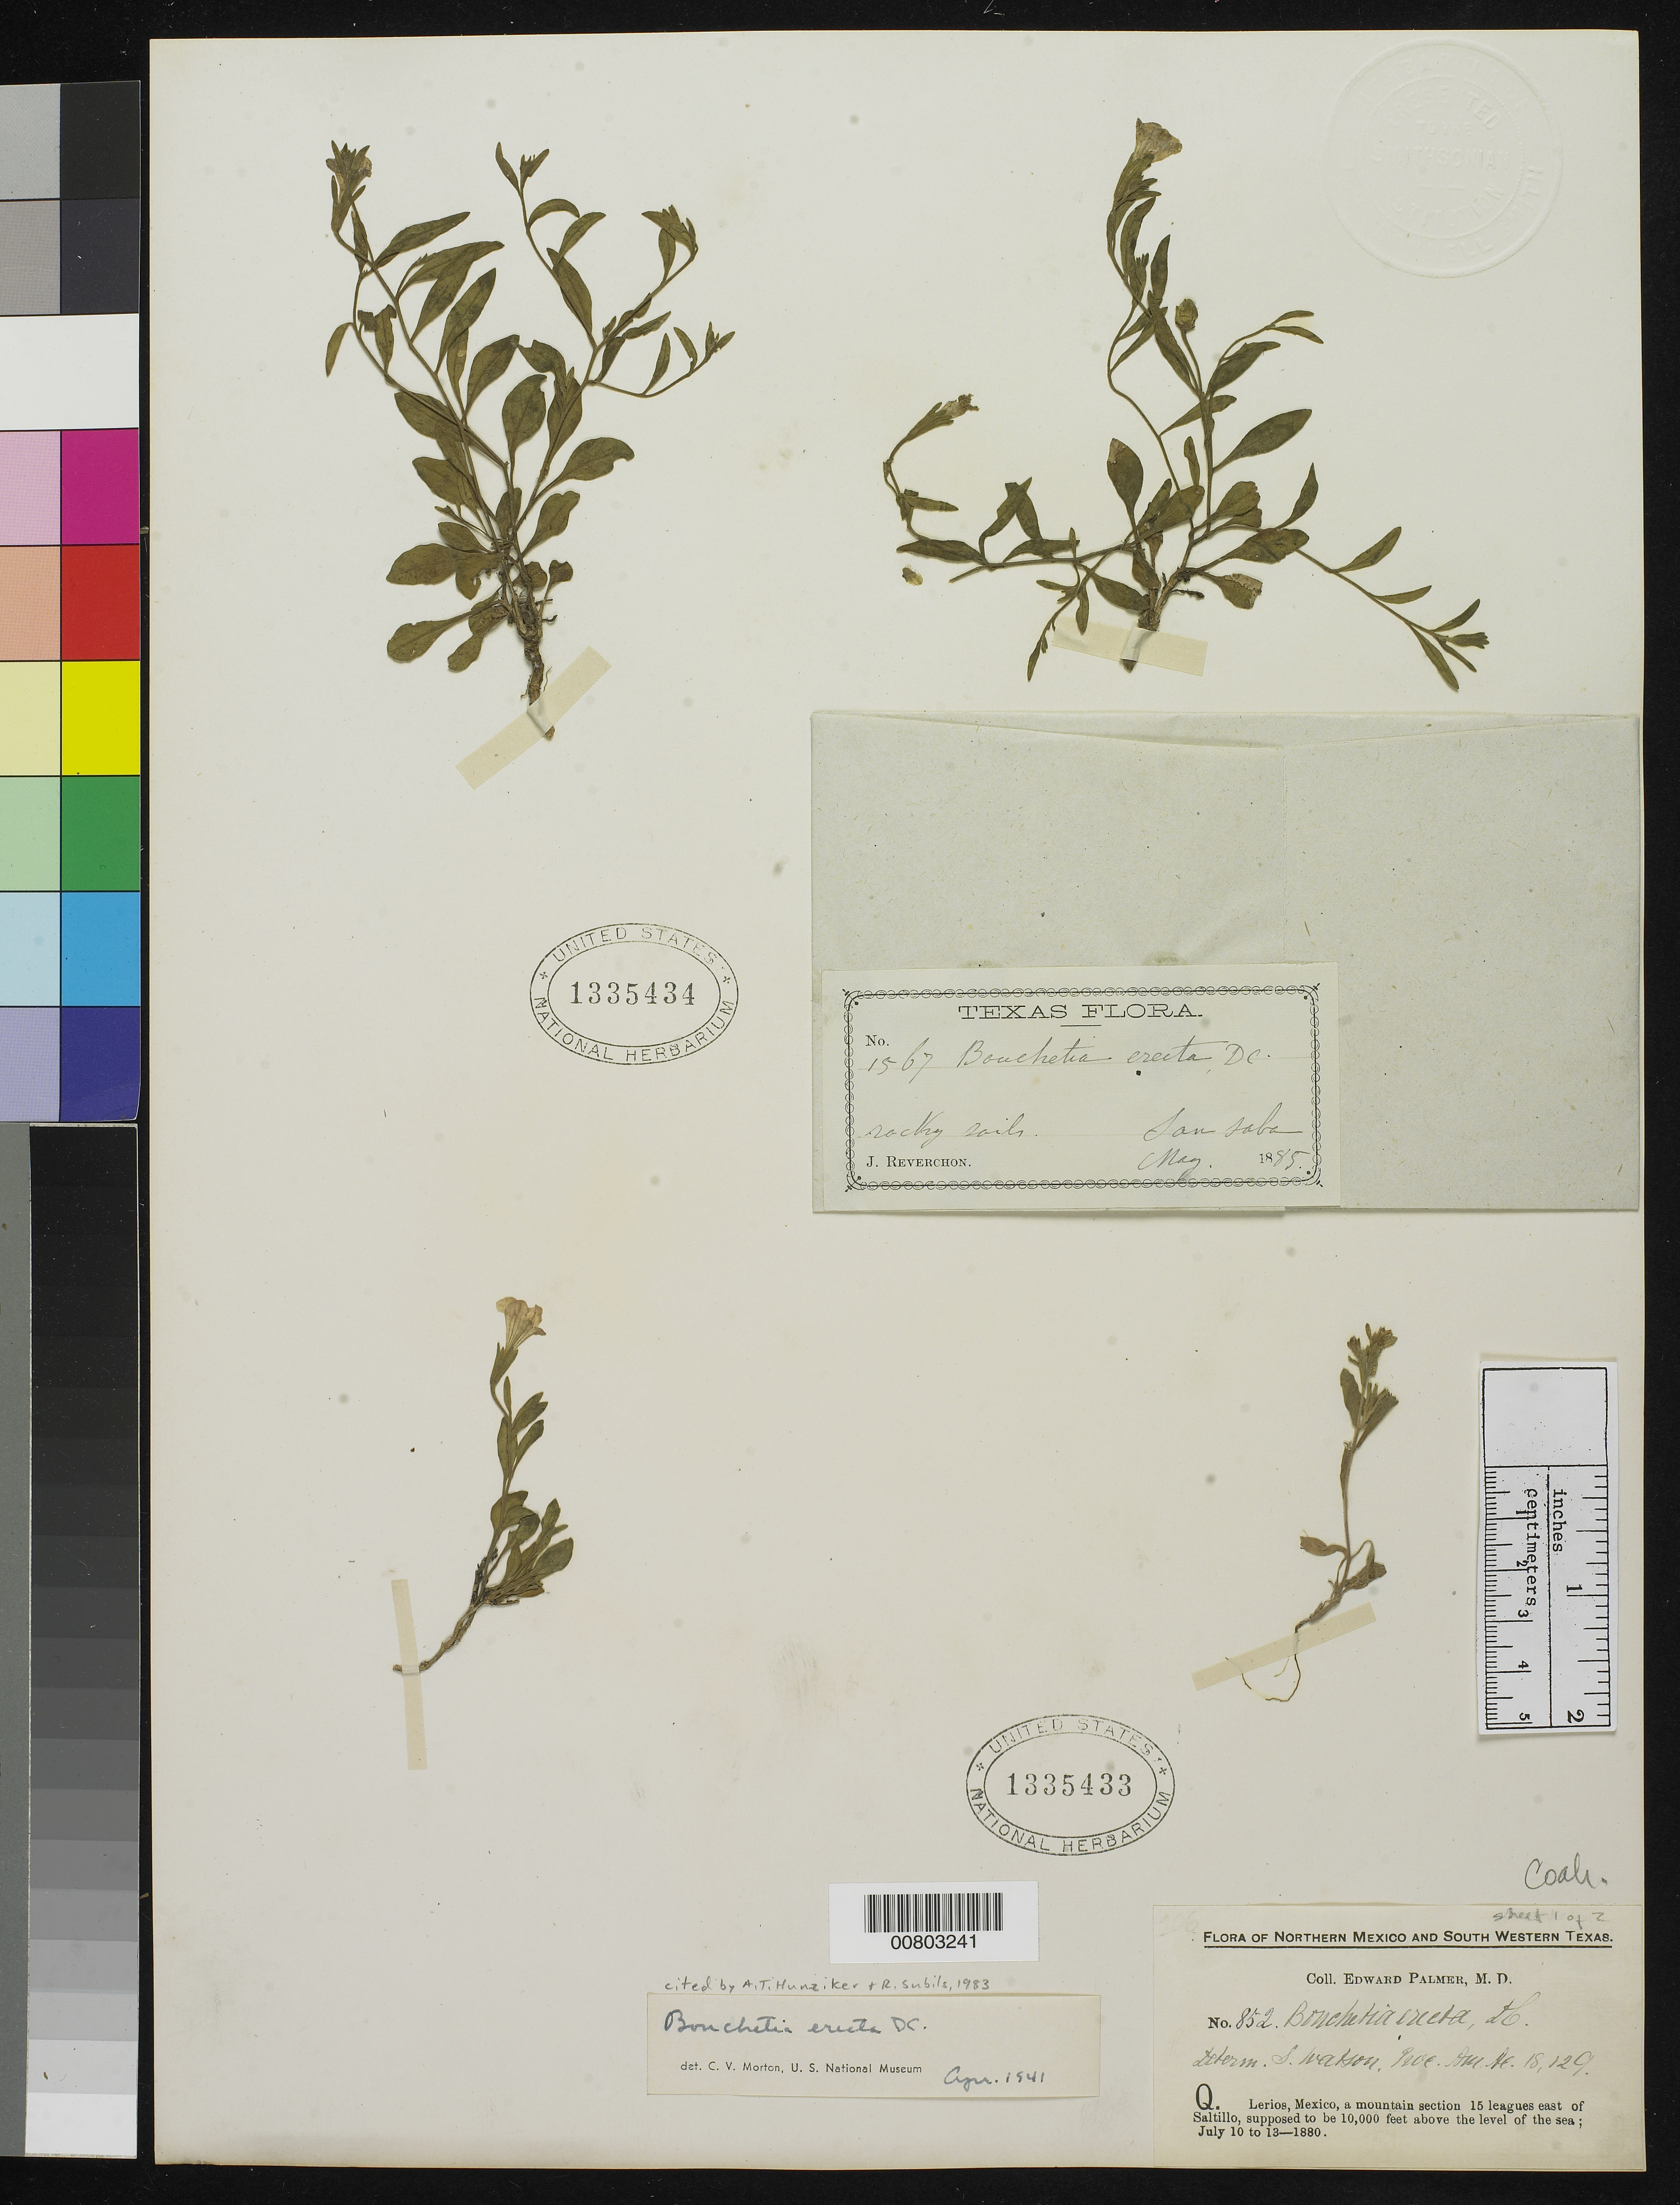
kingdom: Plantae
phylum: Tracheophyta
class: Magnoliopsida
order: Solanales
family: Solanaceae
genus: Bouchetia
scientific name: Bouchetia erecta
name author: DC.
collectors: E. Palmer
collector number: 852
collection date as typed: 10 Jul 1880 to 13 Jul 1880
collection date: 1880-07-10/1880-07-13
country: Mexico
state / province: Coahuila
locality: Q. Lerios, a mountain section 15 leagues east of Saltillo, Coahuila.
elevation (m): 3048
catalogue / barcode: US 1335433